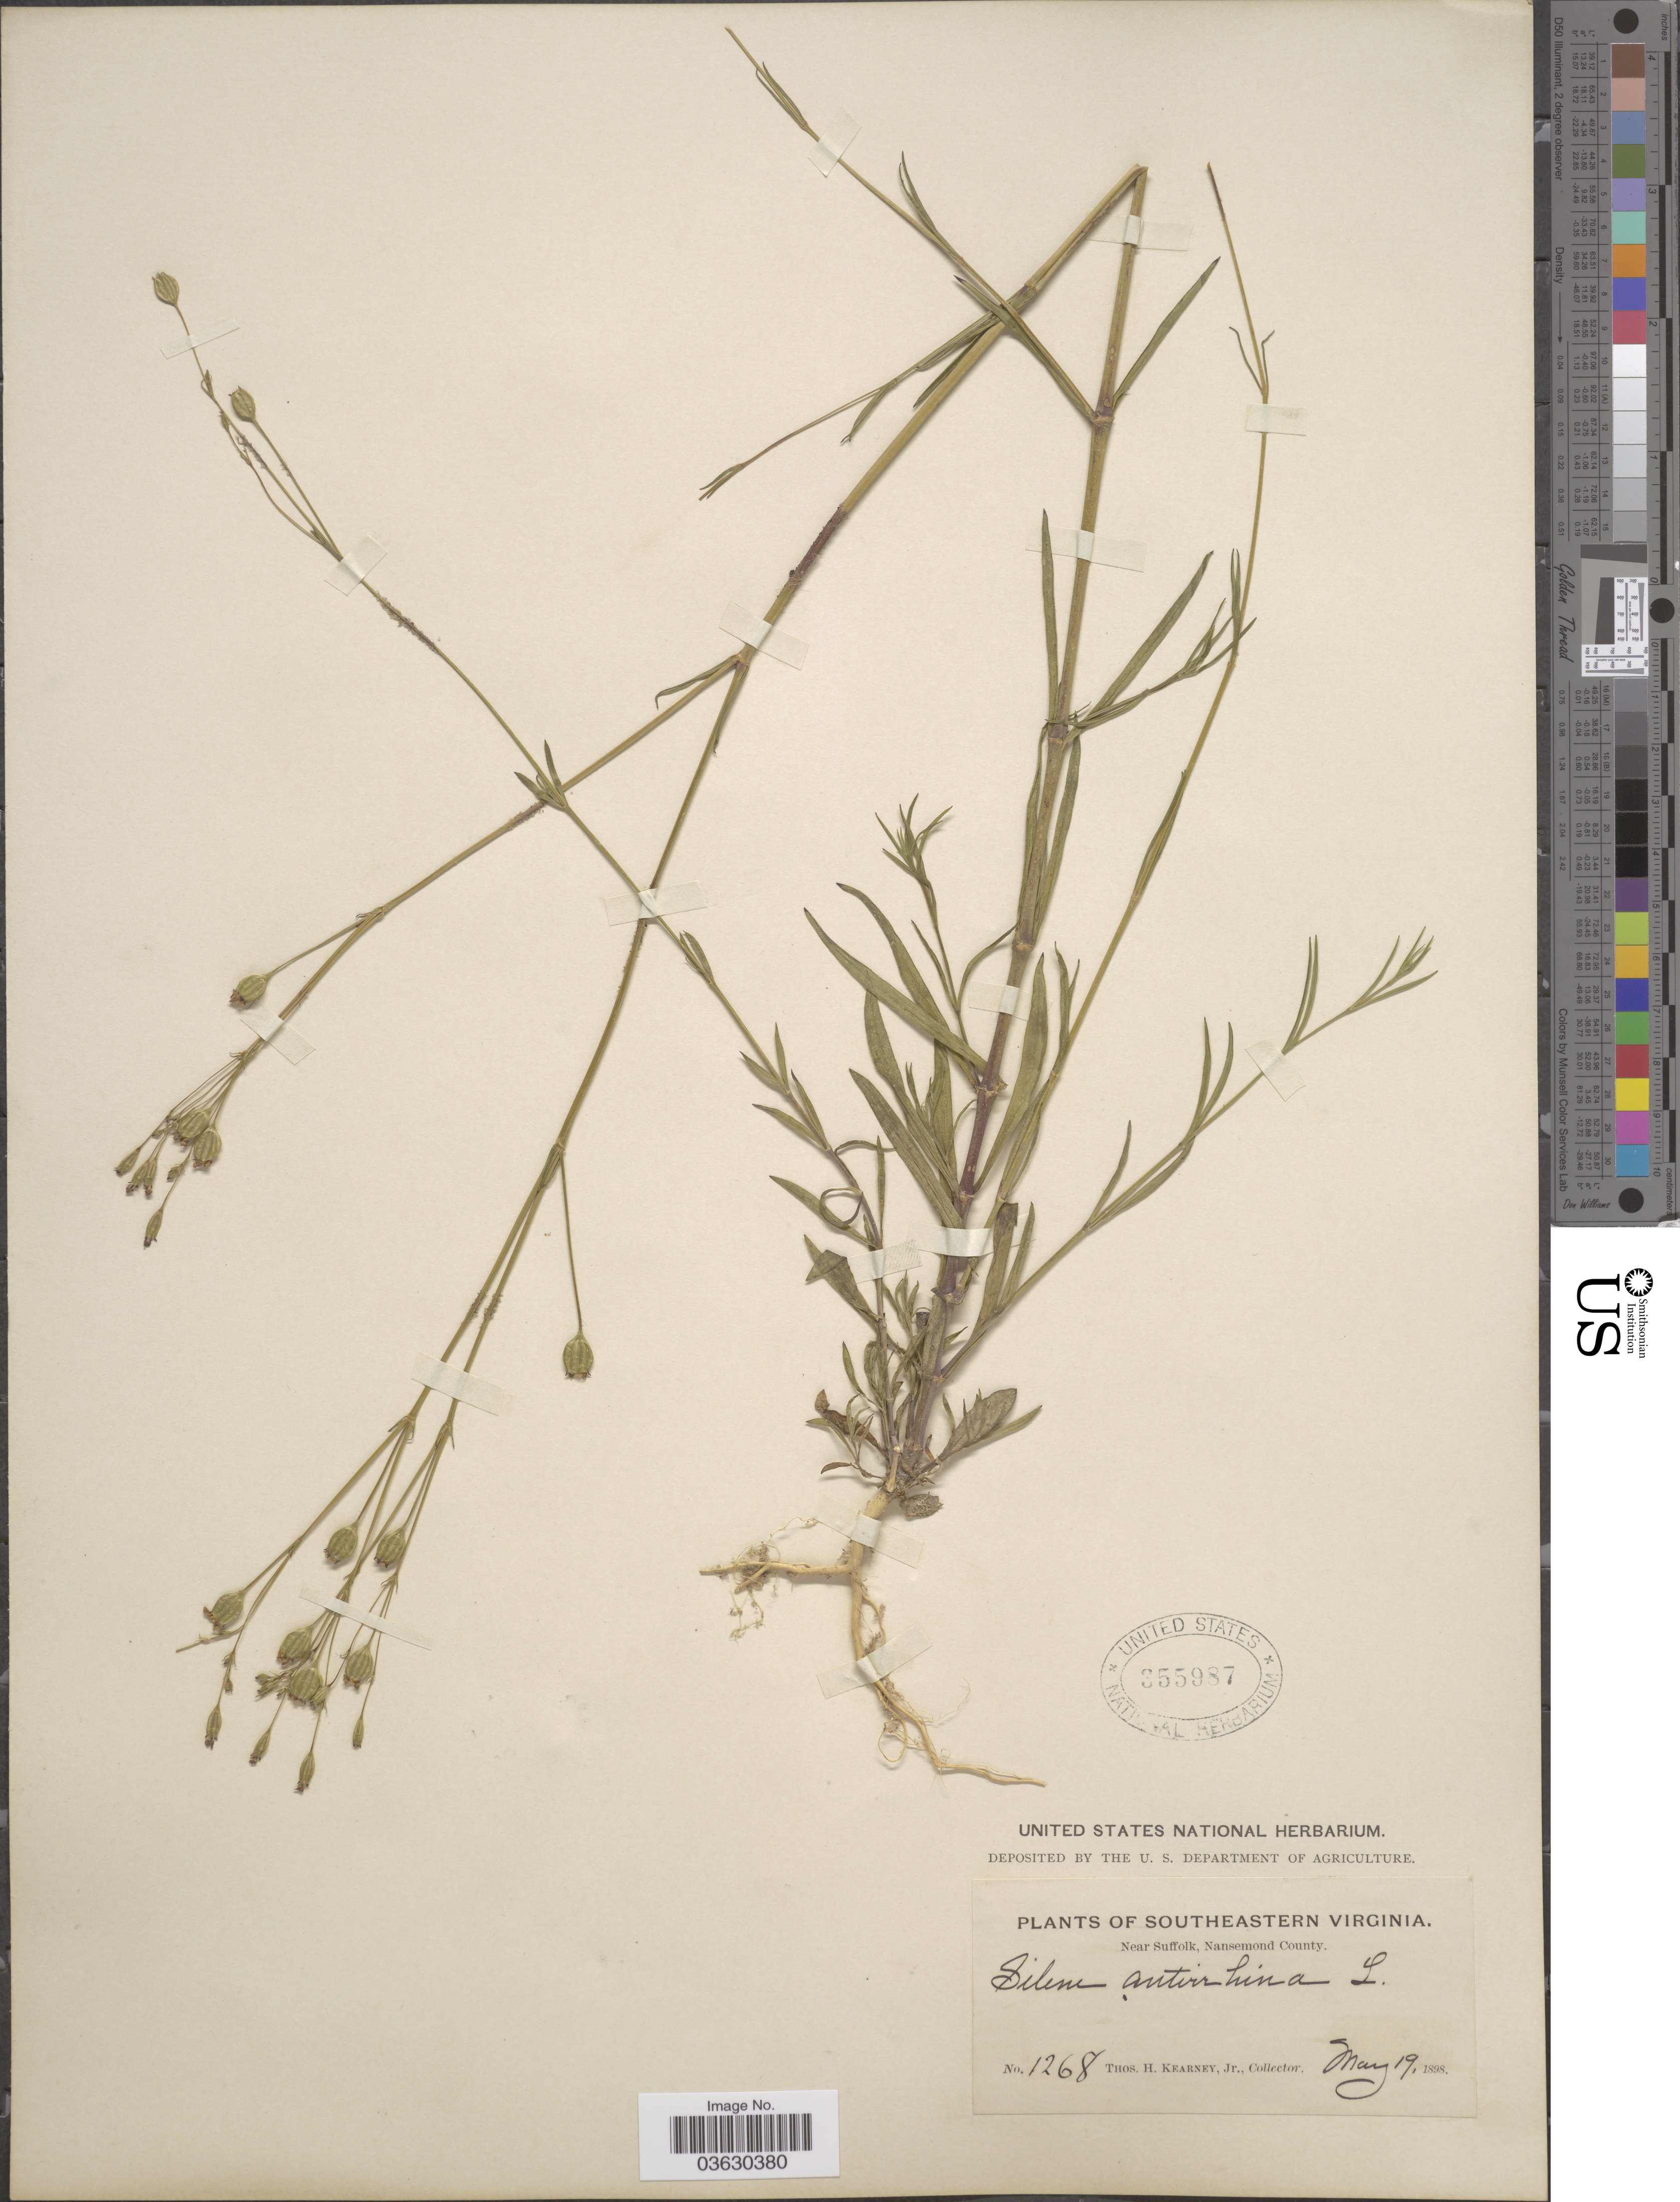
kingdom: Plantae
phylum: Tracheophyta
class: Magnoliopsida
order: Caryophyllales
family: Caryophyllaceae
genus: Silene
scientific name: Silene antirrhina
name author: L.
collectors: T. H. Kearney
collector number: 1268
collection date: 1898-05-19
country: United States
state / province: Virginia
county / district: City of Suffolk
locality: Southeastern Virginia. Near Suffolk, Nansemond County.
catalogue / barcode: US 355987